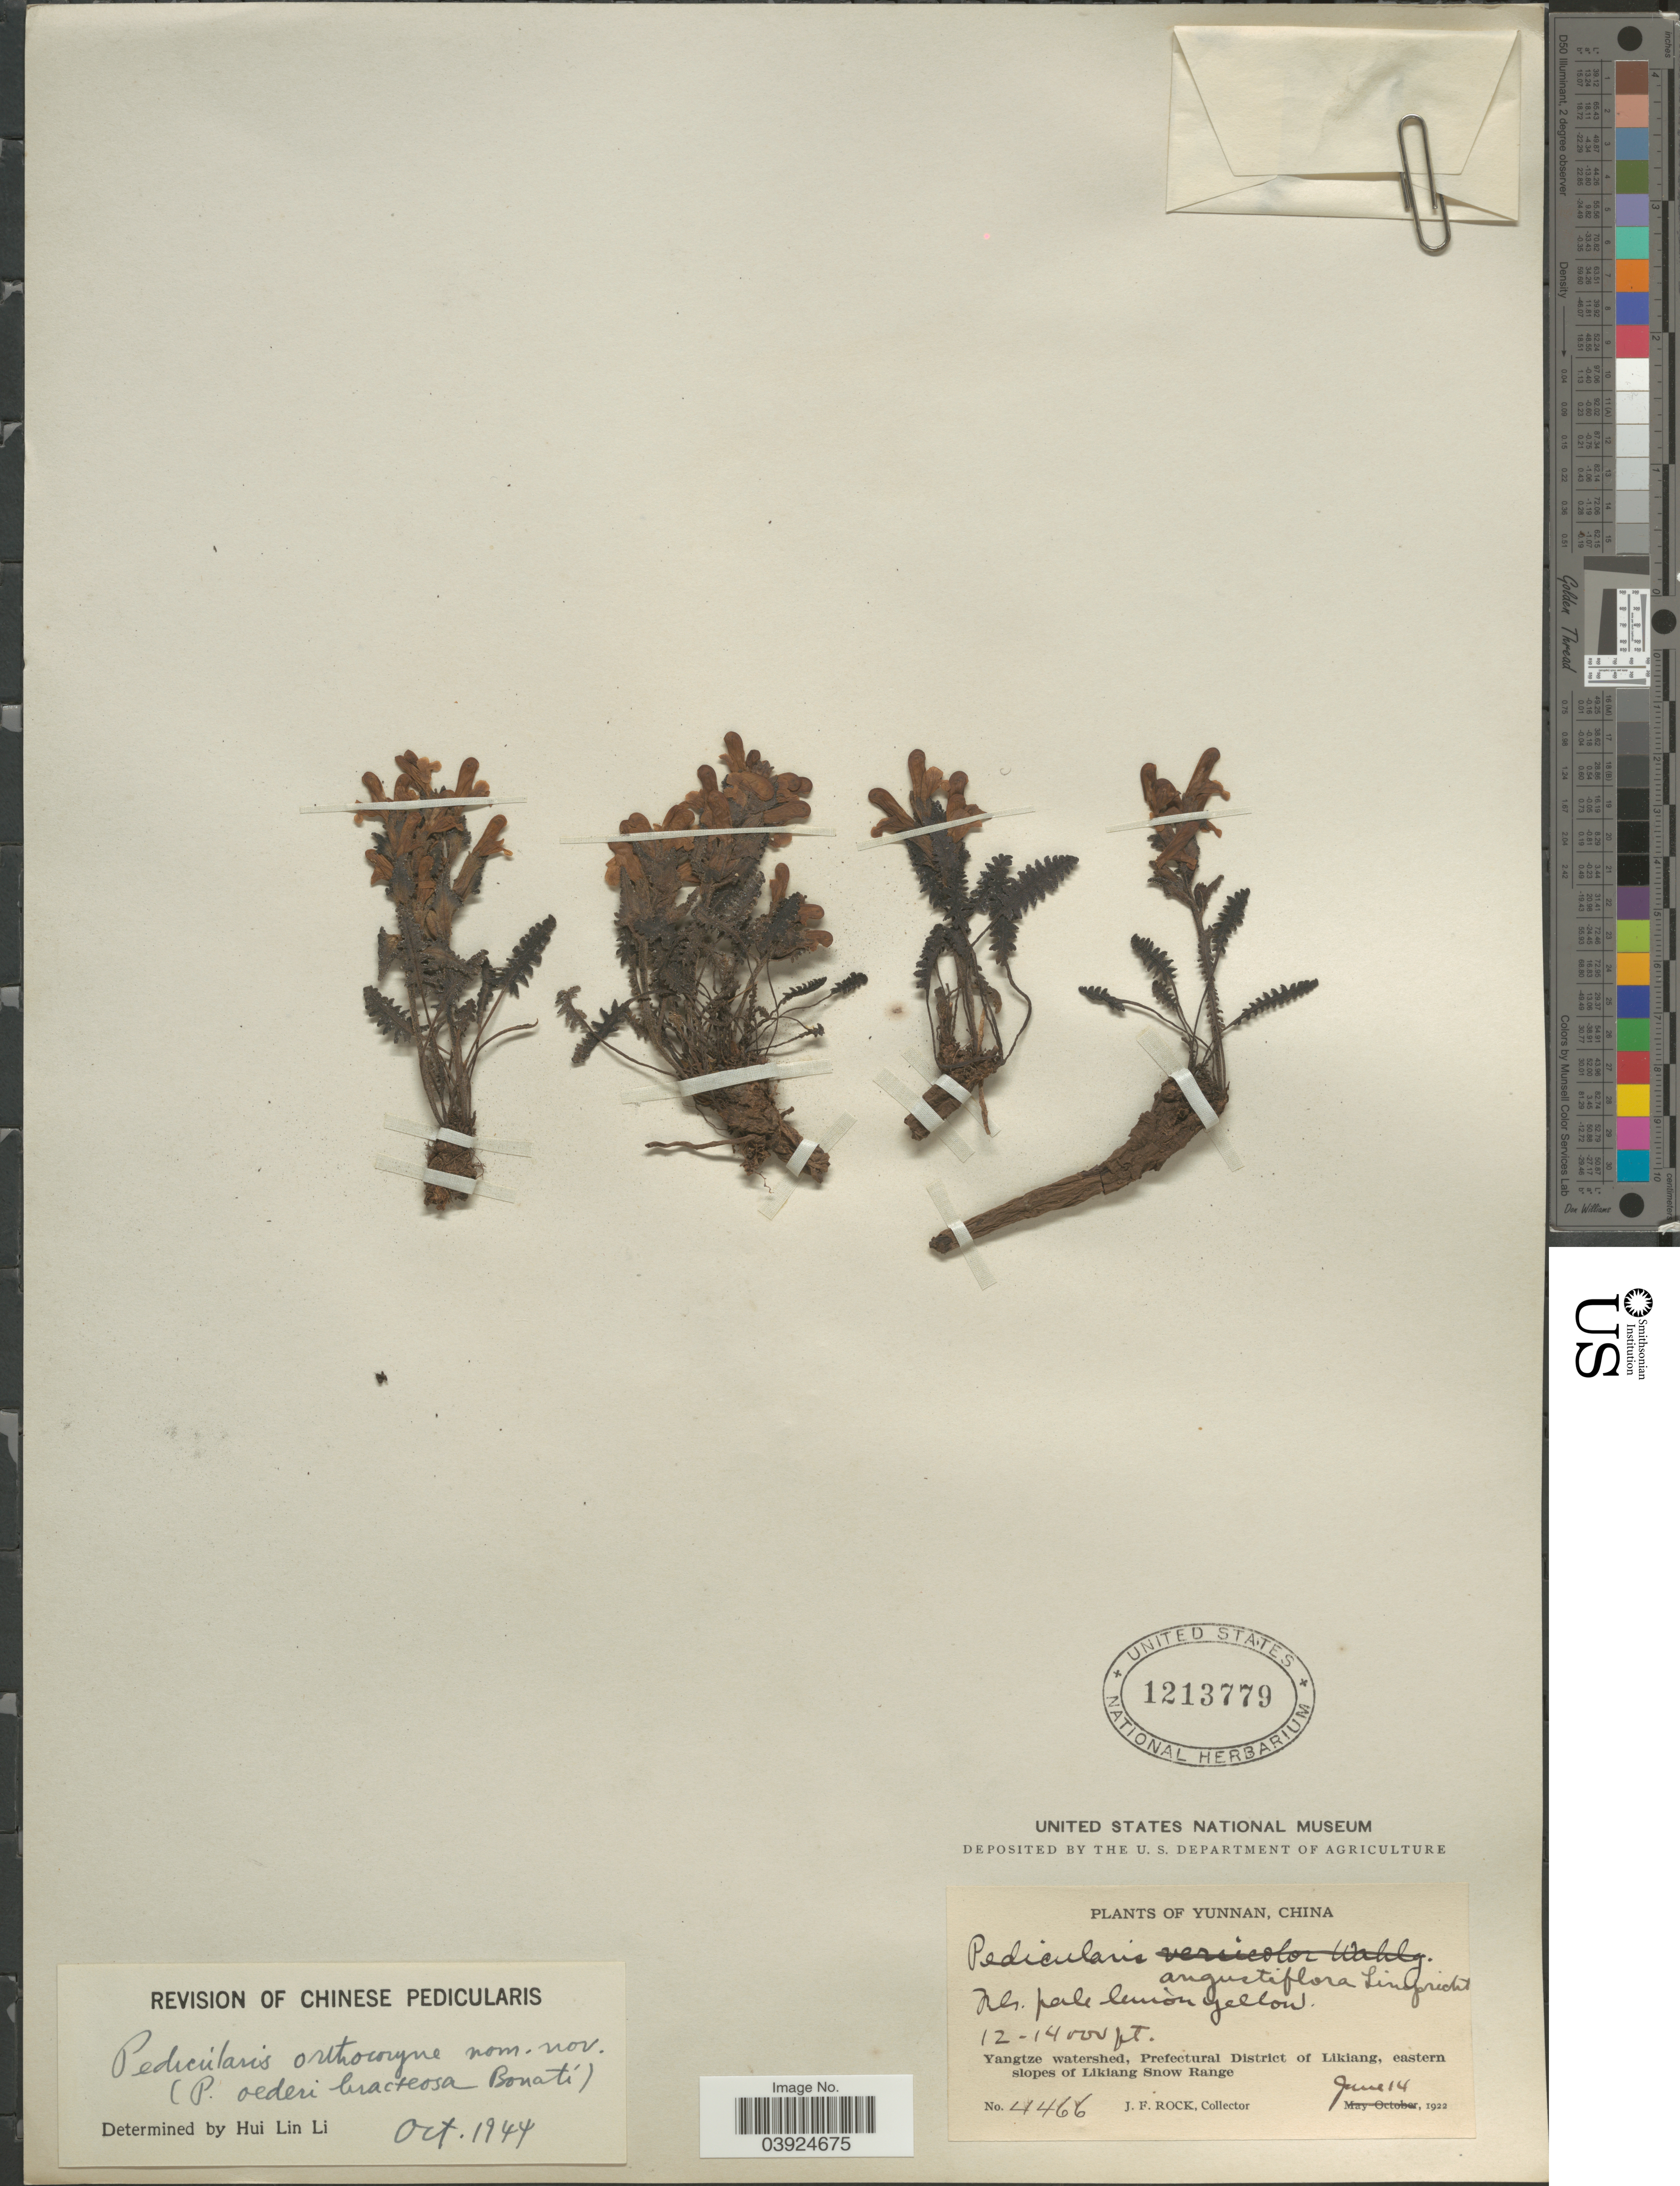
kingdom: Plantae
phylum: Tracheophyta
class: Magnoliopsida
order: Lamiales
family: Orobanchaceae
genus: Pedicularis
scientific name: Pedicularis orthocoryne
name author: H.L. Li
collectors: J. Rock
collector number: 4466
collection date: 1922-06-14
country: China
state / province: Yunnan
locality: Yangtze watershed, Prefectural District of Likiang, eastern slopes of Likiang Snow Range.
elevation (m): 3658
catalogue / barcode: US 1213779